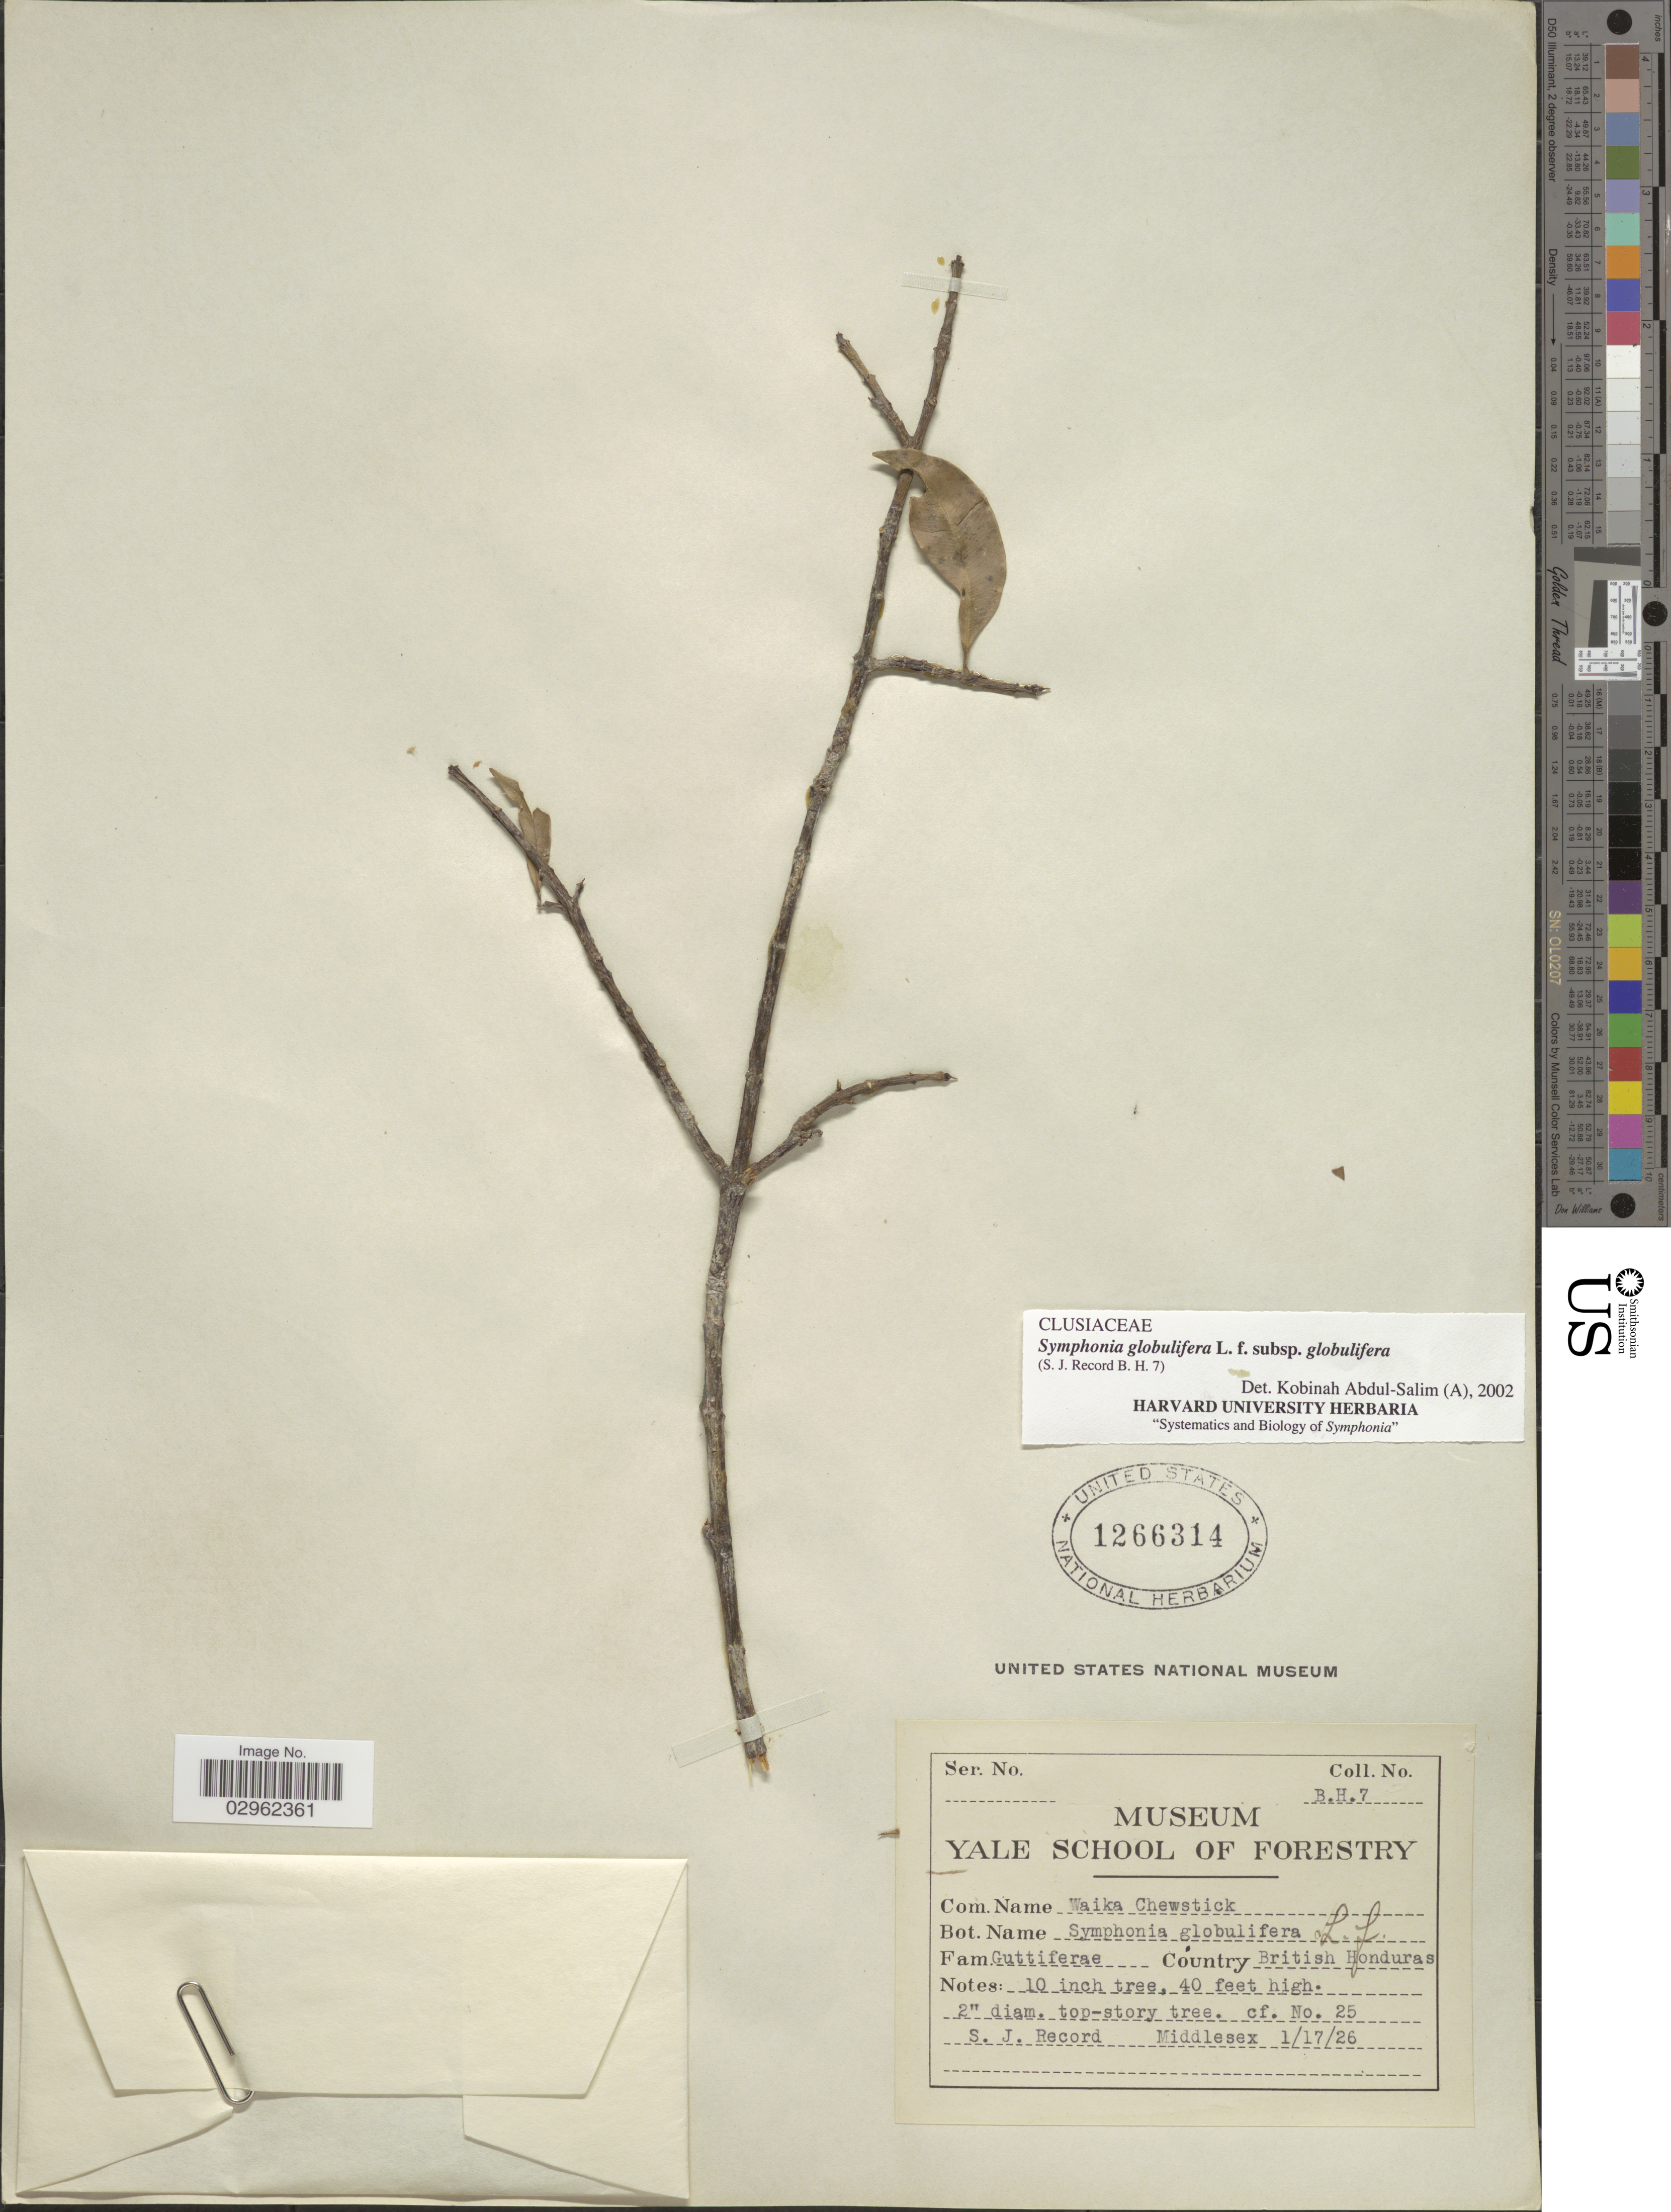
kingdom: Plantae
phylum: Tracheophyta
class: Magnoliopsida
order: Malpighiales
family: Clusiaceae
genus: Symphonia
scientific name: Symphonia globulifera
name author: L. f.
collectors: S. J. Record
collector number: B.H.7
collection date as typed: Transcribed d/m/y: 17/1/26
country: Belize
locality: British Honduras. Middlesex.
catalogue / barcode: US 1266314